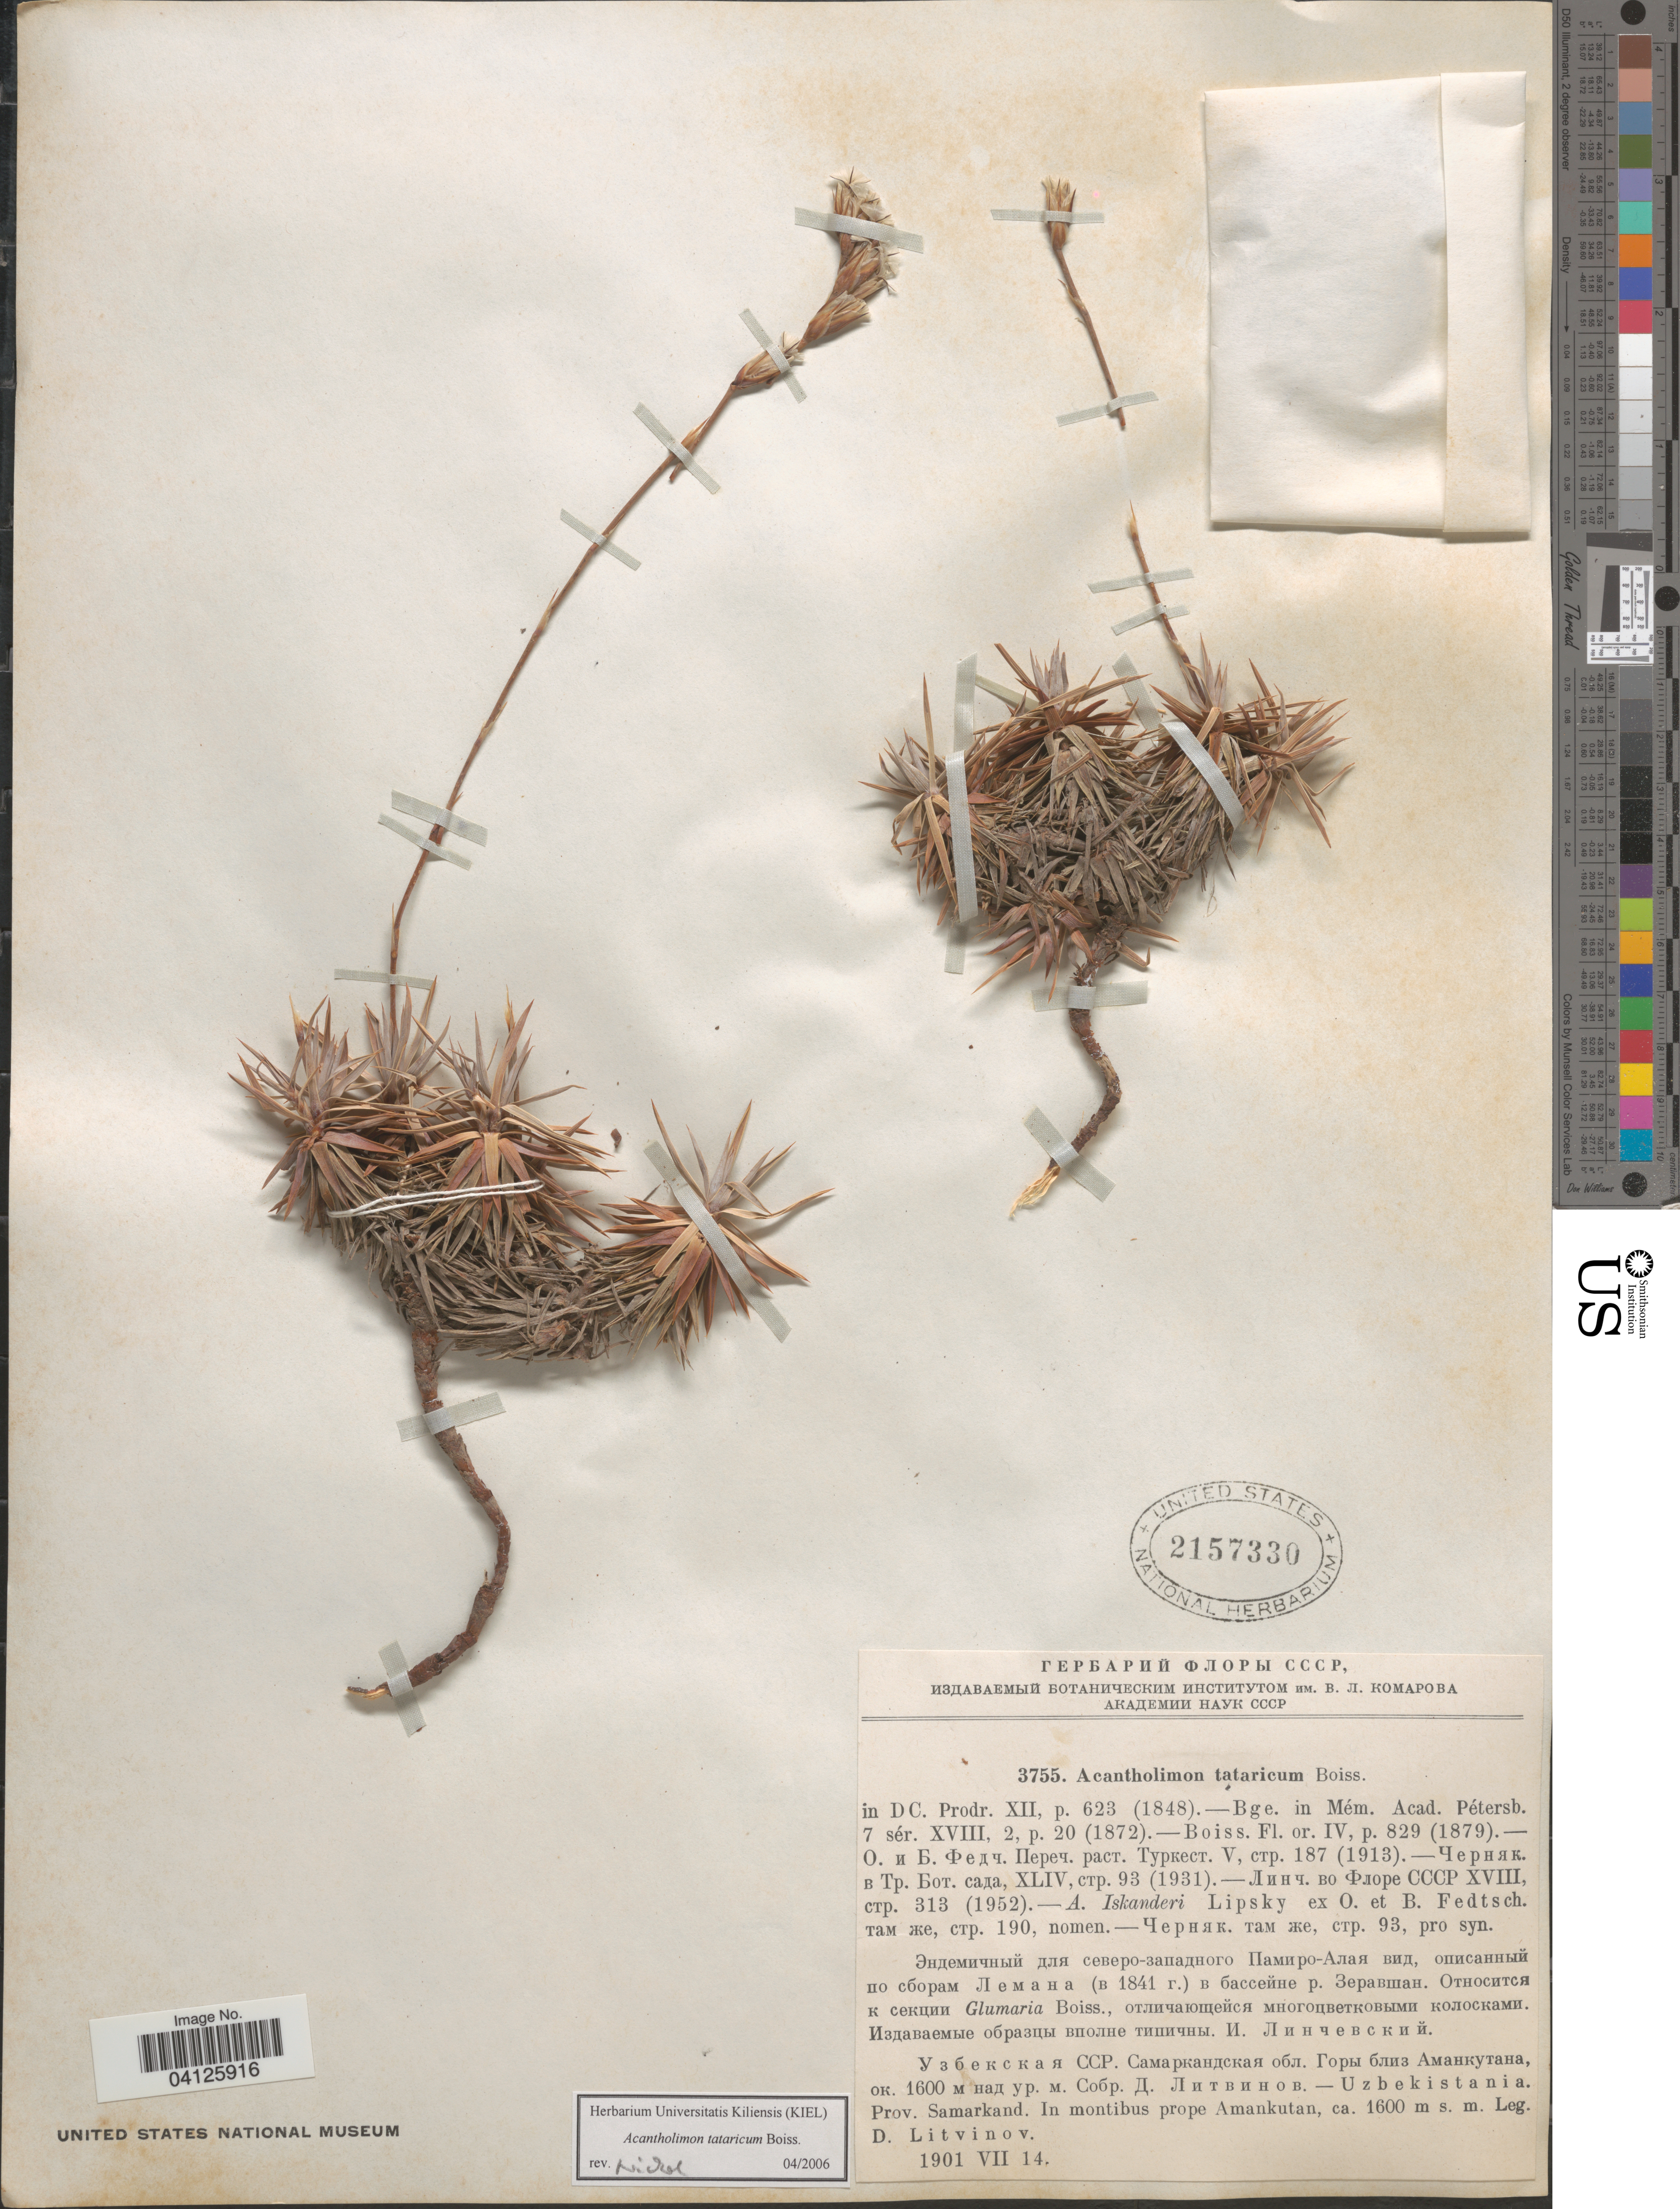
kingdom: Plantae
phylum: Tracheophyta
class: Magnoliopsida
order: Caryophyllales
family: Plumbaginaceae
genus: Acantholimon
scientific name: Acantholimon tataricum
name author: Boiss.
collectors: D. Litvinov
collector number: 3755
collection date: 1901-07-14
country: Uzbekistan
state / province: Samarqand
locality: Uzbekistania. Prov. Samarkand. In montibus prope Amankutan.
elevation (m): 1600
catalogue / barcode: US 2157330